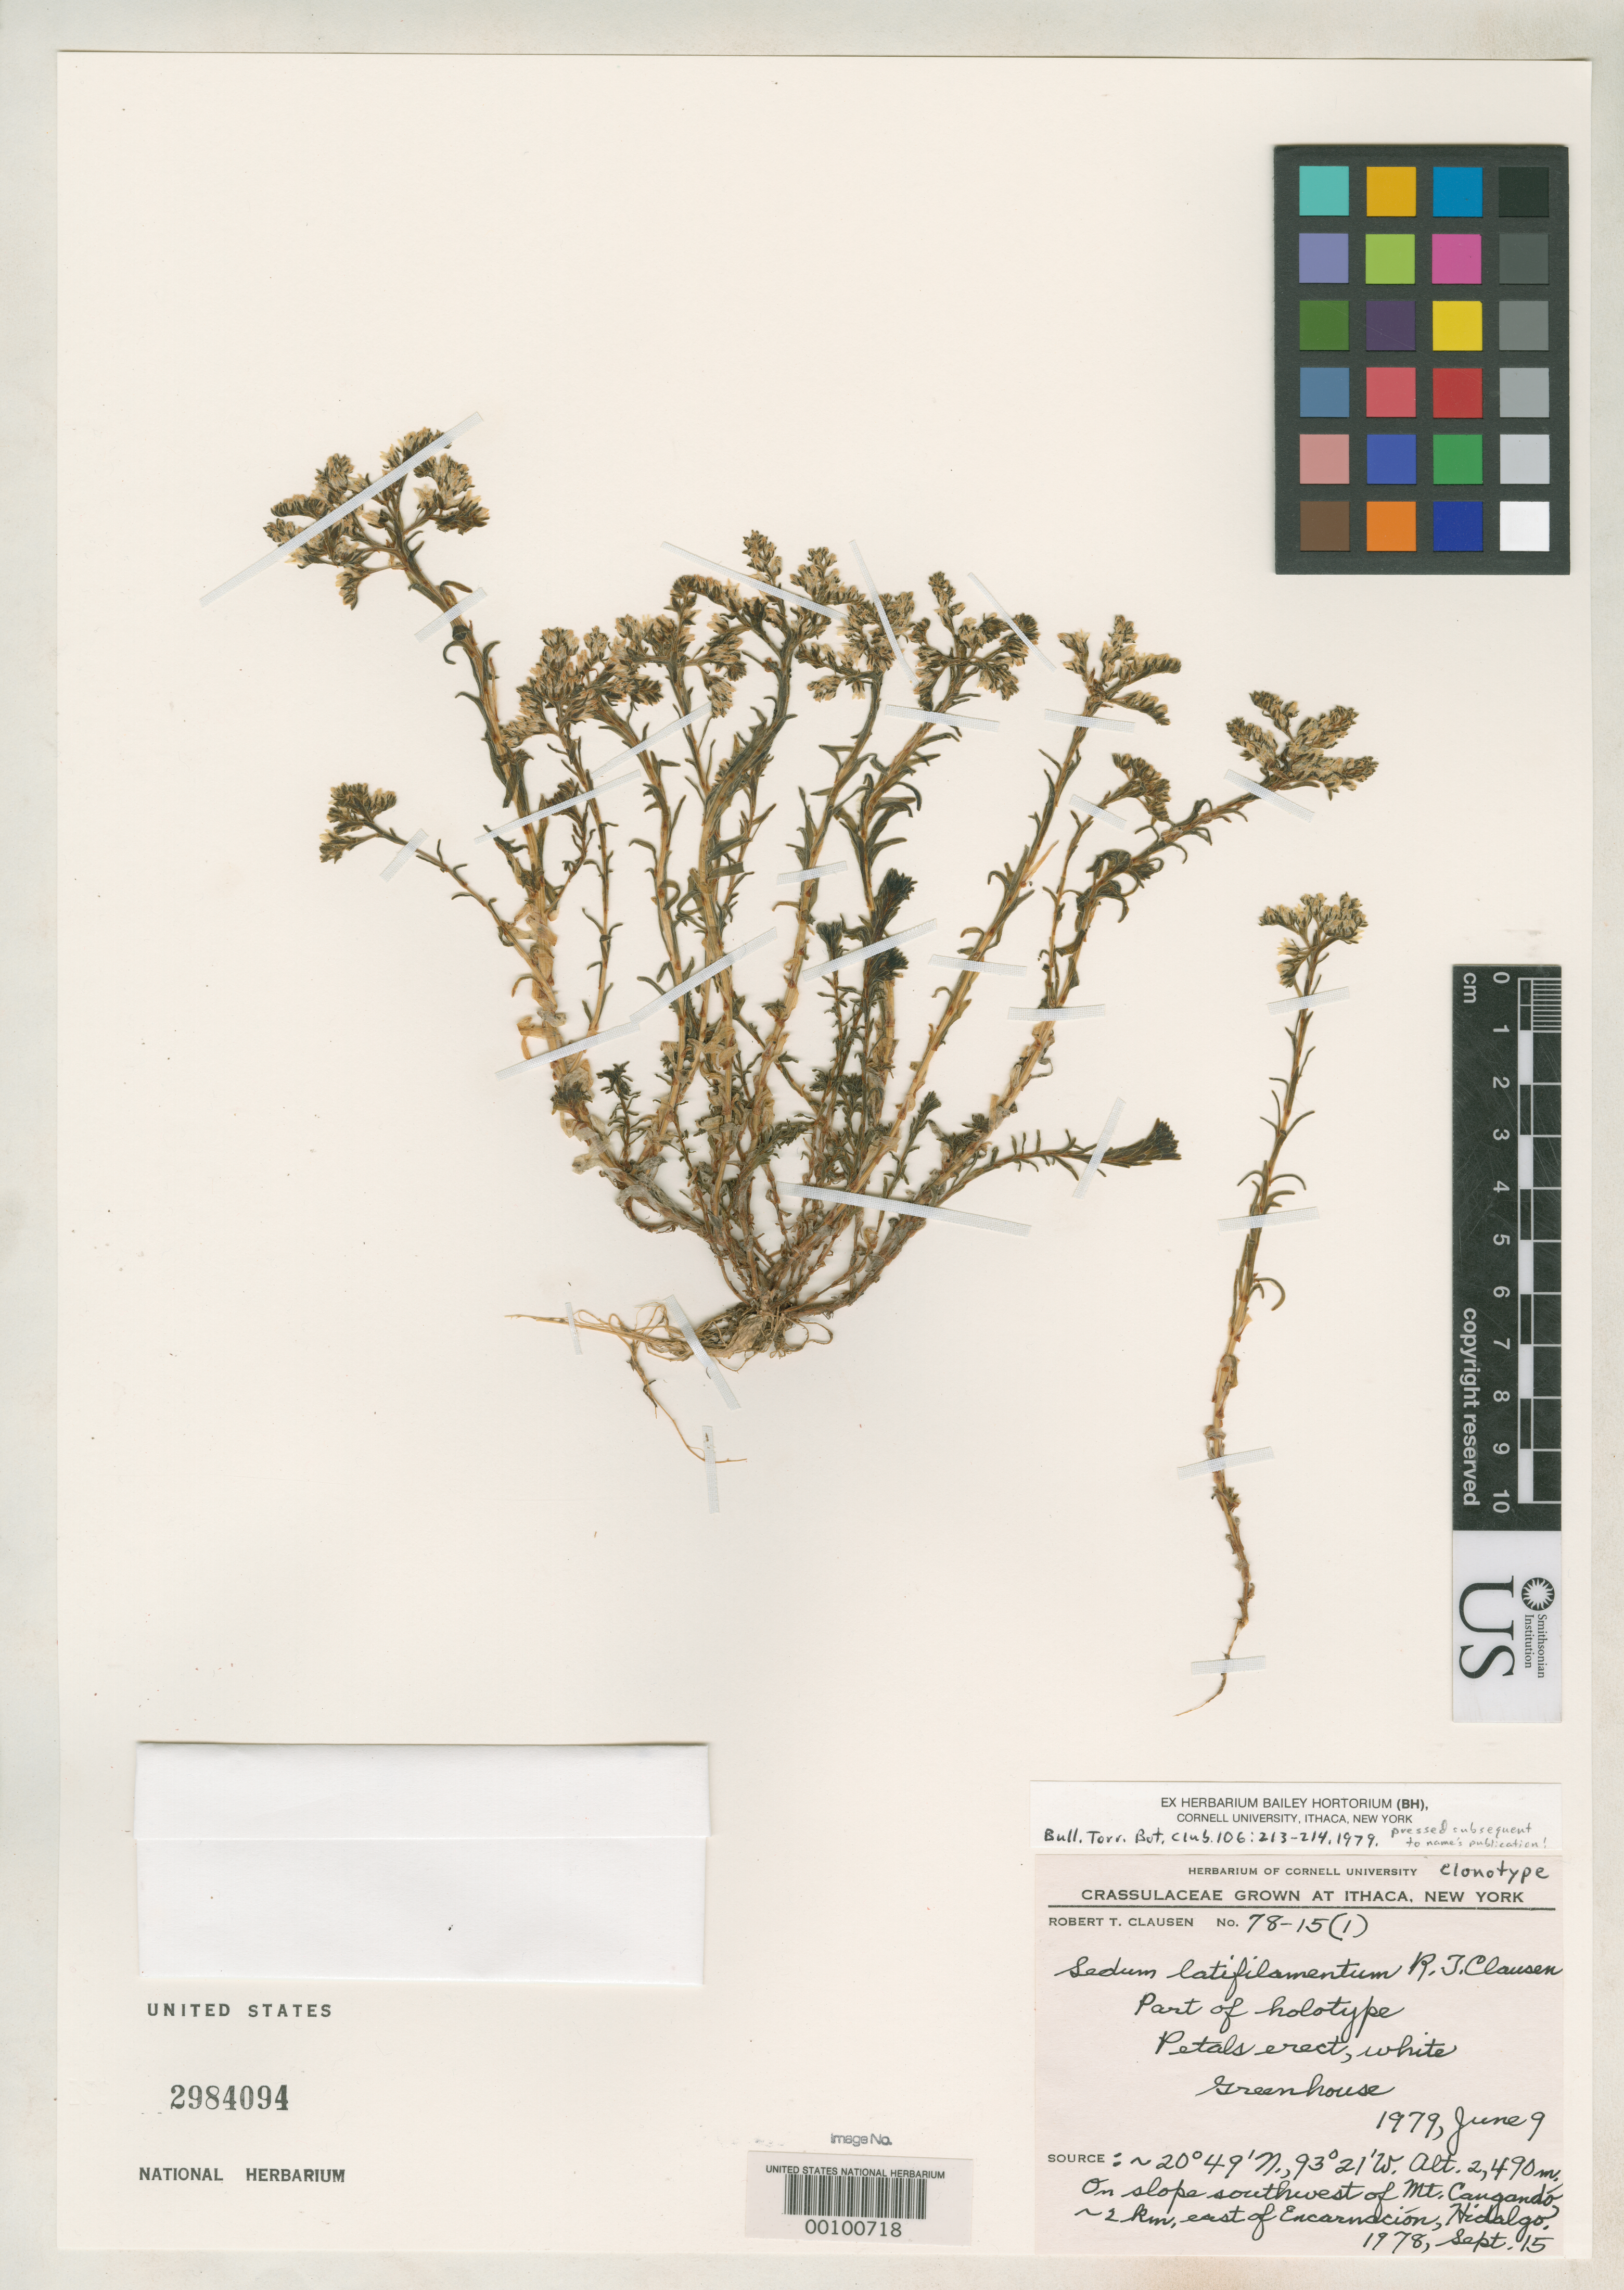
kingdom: Plantae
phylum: Tracheophyta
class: Magnoliopsida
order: Saxifragales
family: Crassulaceae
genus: Sedum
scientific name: Sedum latifilamentum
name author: R.T. Clausen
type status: Type Collection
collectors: R. T. Clausen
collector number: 78-15(1)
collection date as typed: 15 Sep 1978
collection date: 1978-09-15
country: Mexico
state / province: Hidalgo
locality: SW of Mt. Caugando, 2 km E of Encarnacion.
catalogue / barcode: US 2984094